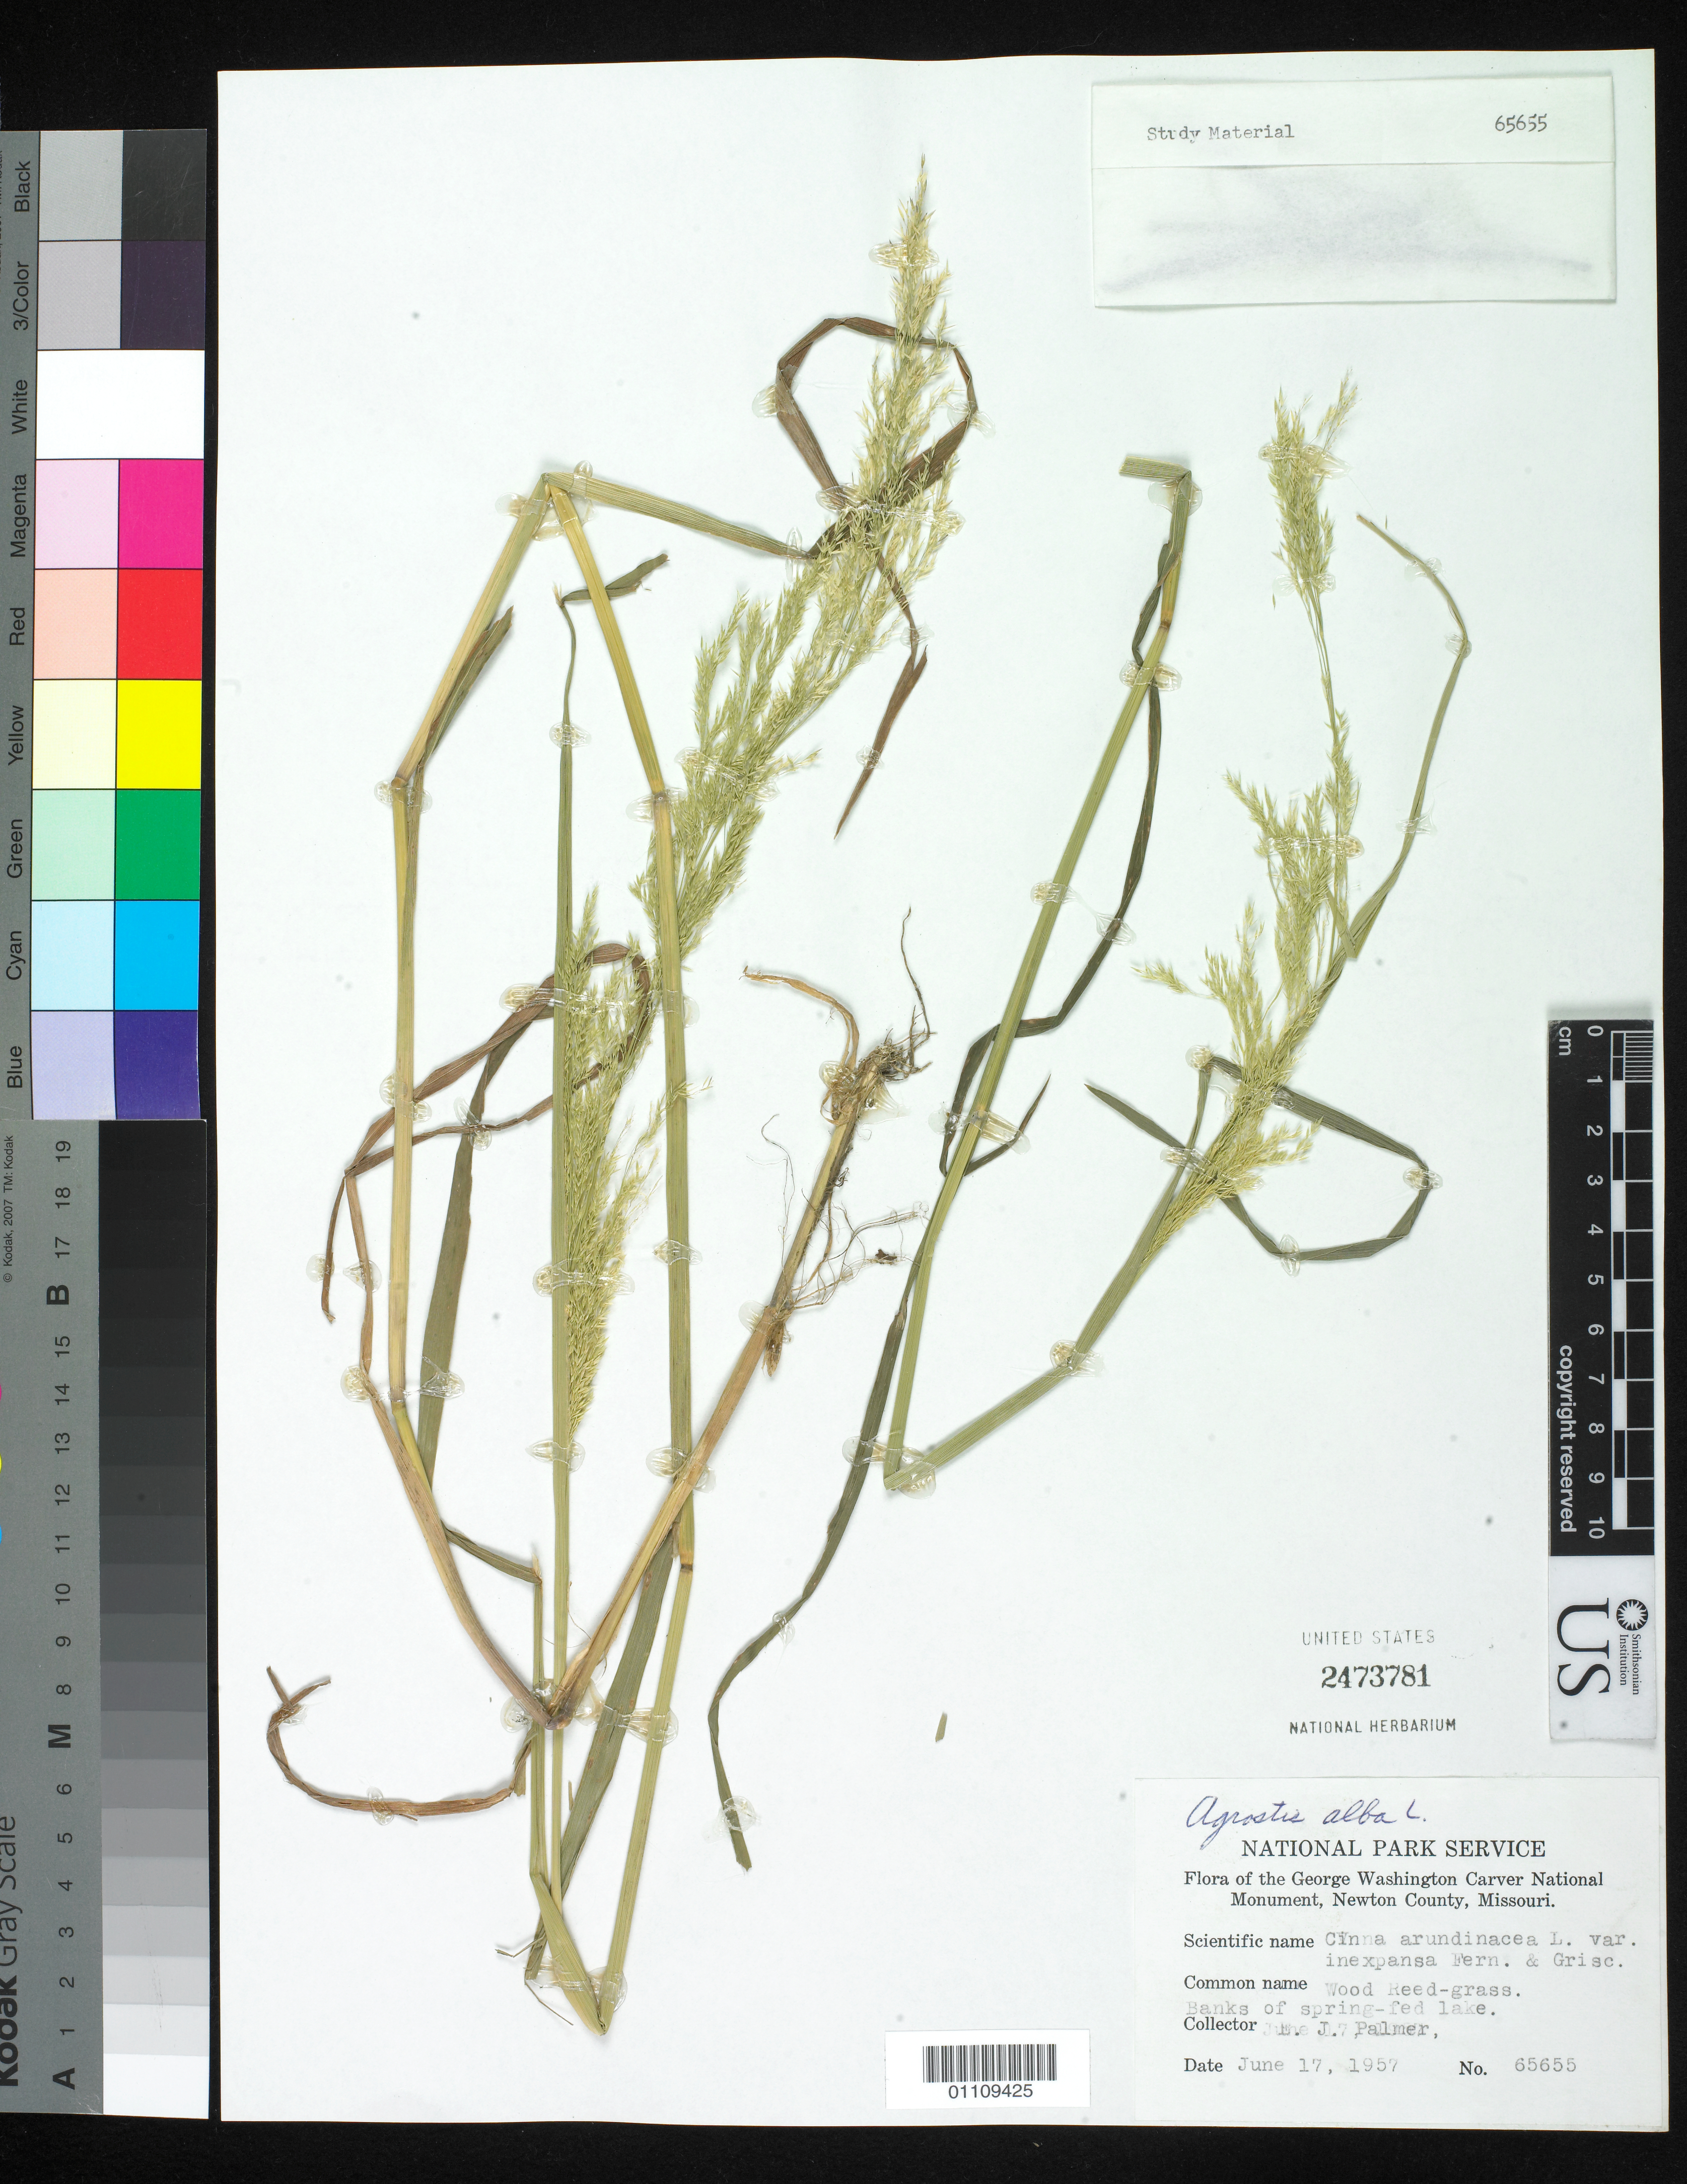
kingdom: Plantae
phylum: Tracheophyta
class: Liliopsida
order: Poales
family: Poaceae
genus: Agrostis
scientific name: Agrostis exarata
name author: Trin.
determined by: Soreng, Robert J., Research Associate (BOT), Smithsonian Institution - National Museum of Natural History (UNITED STATES)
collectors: L. J. Palmer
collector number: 65655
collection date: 1957-06-17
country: United States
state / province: Missouri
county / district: Newton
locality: George Washington Carver National Monument.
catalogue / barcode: US 2473781